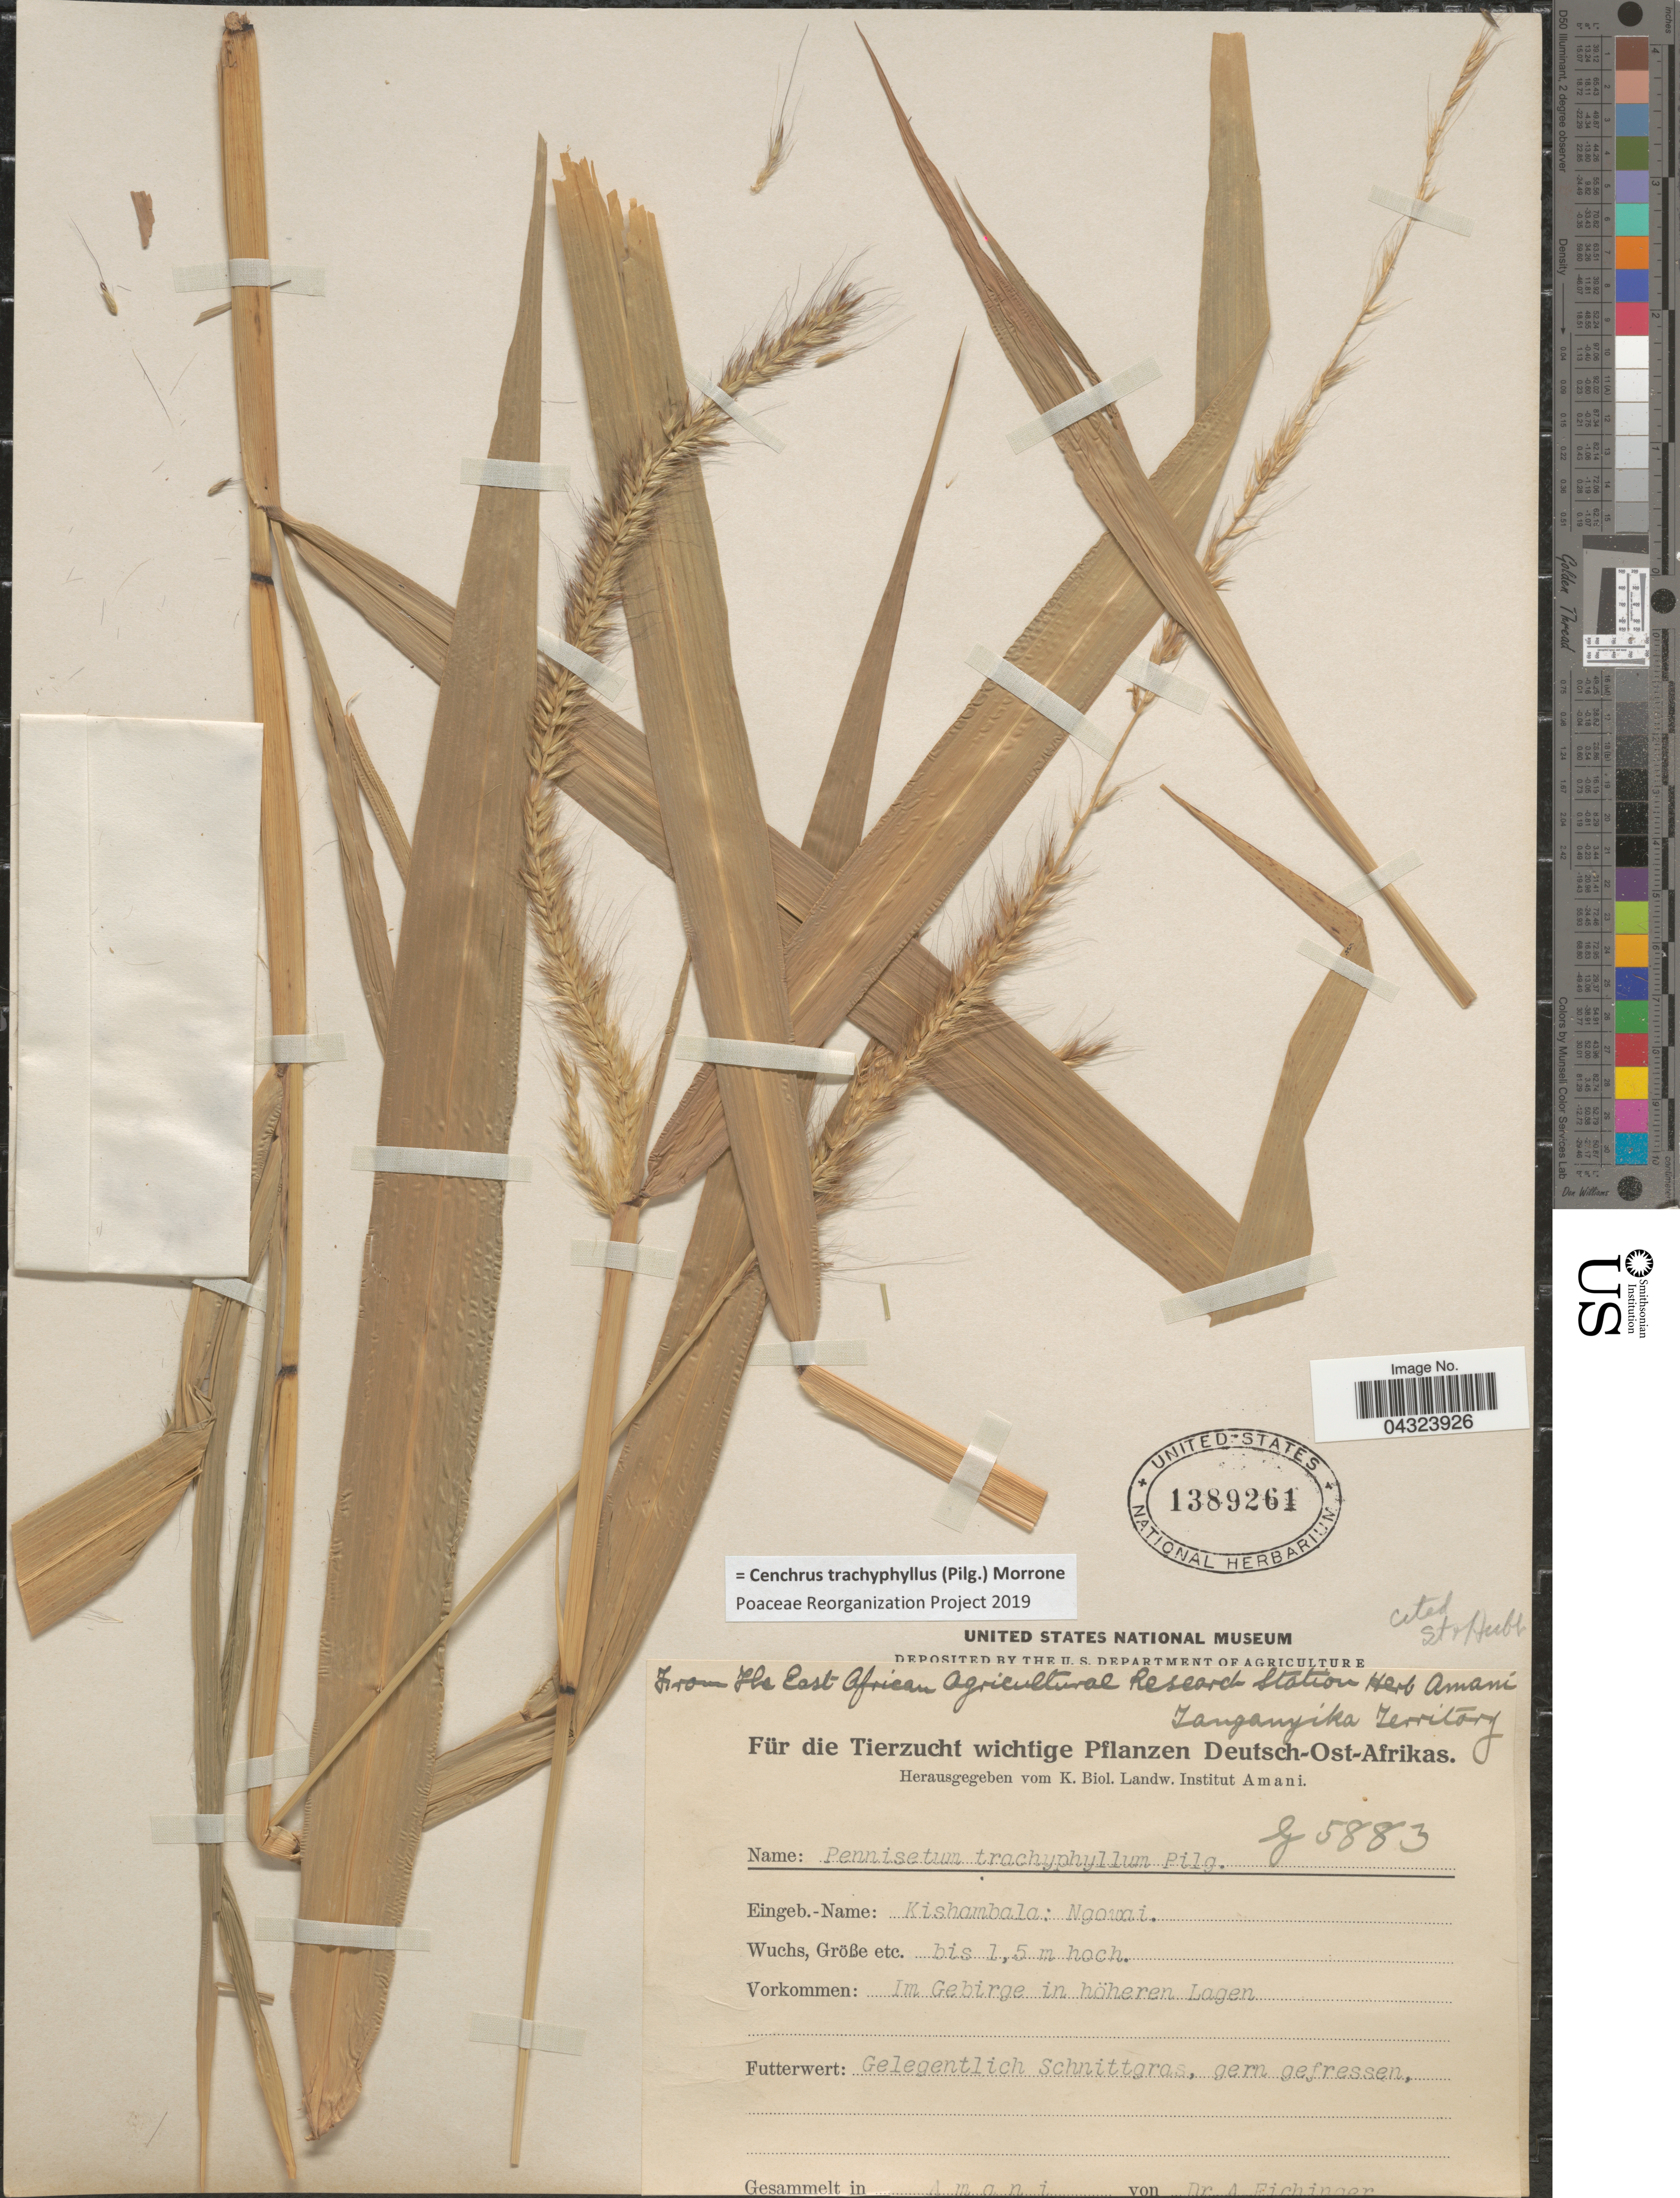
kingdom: Plantae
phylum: Tracheophyta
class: Liliopsida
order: Poales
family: Poaceae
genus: Cenchrus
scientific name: Cenchrus trachyphyllus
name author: (Pilg.) Morrone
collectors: A. Eichinger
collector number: G5883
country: Tanzania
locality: The East African Agricultural Research Station Herb Amani. Tanganyika Territory. In Amani.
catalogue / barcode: US 1389261